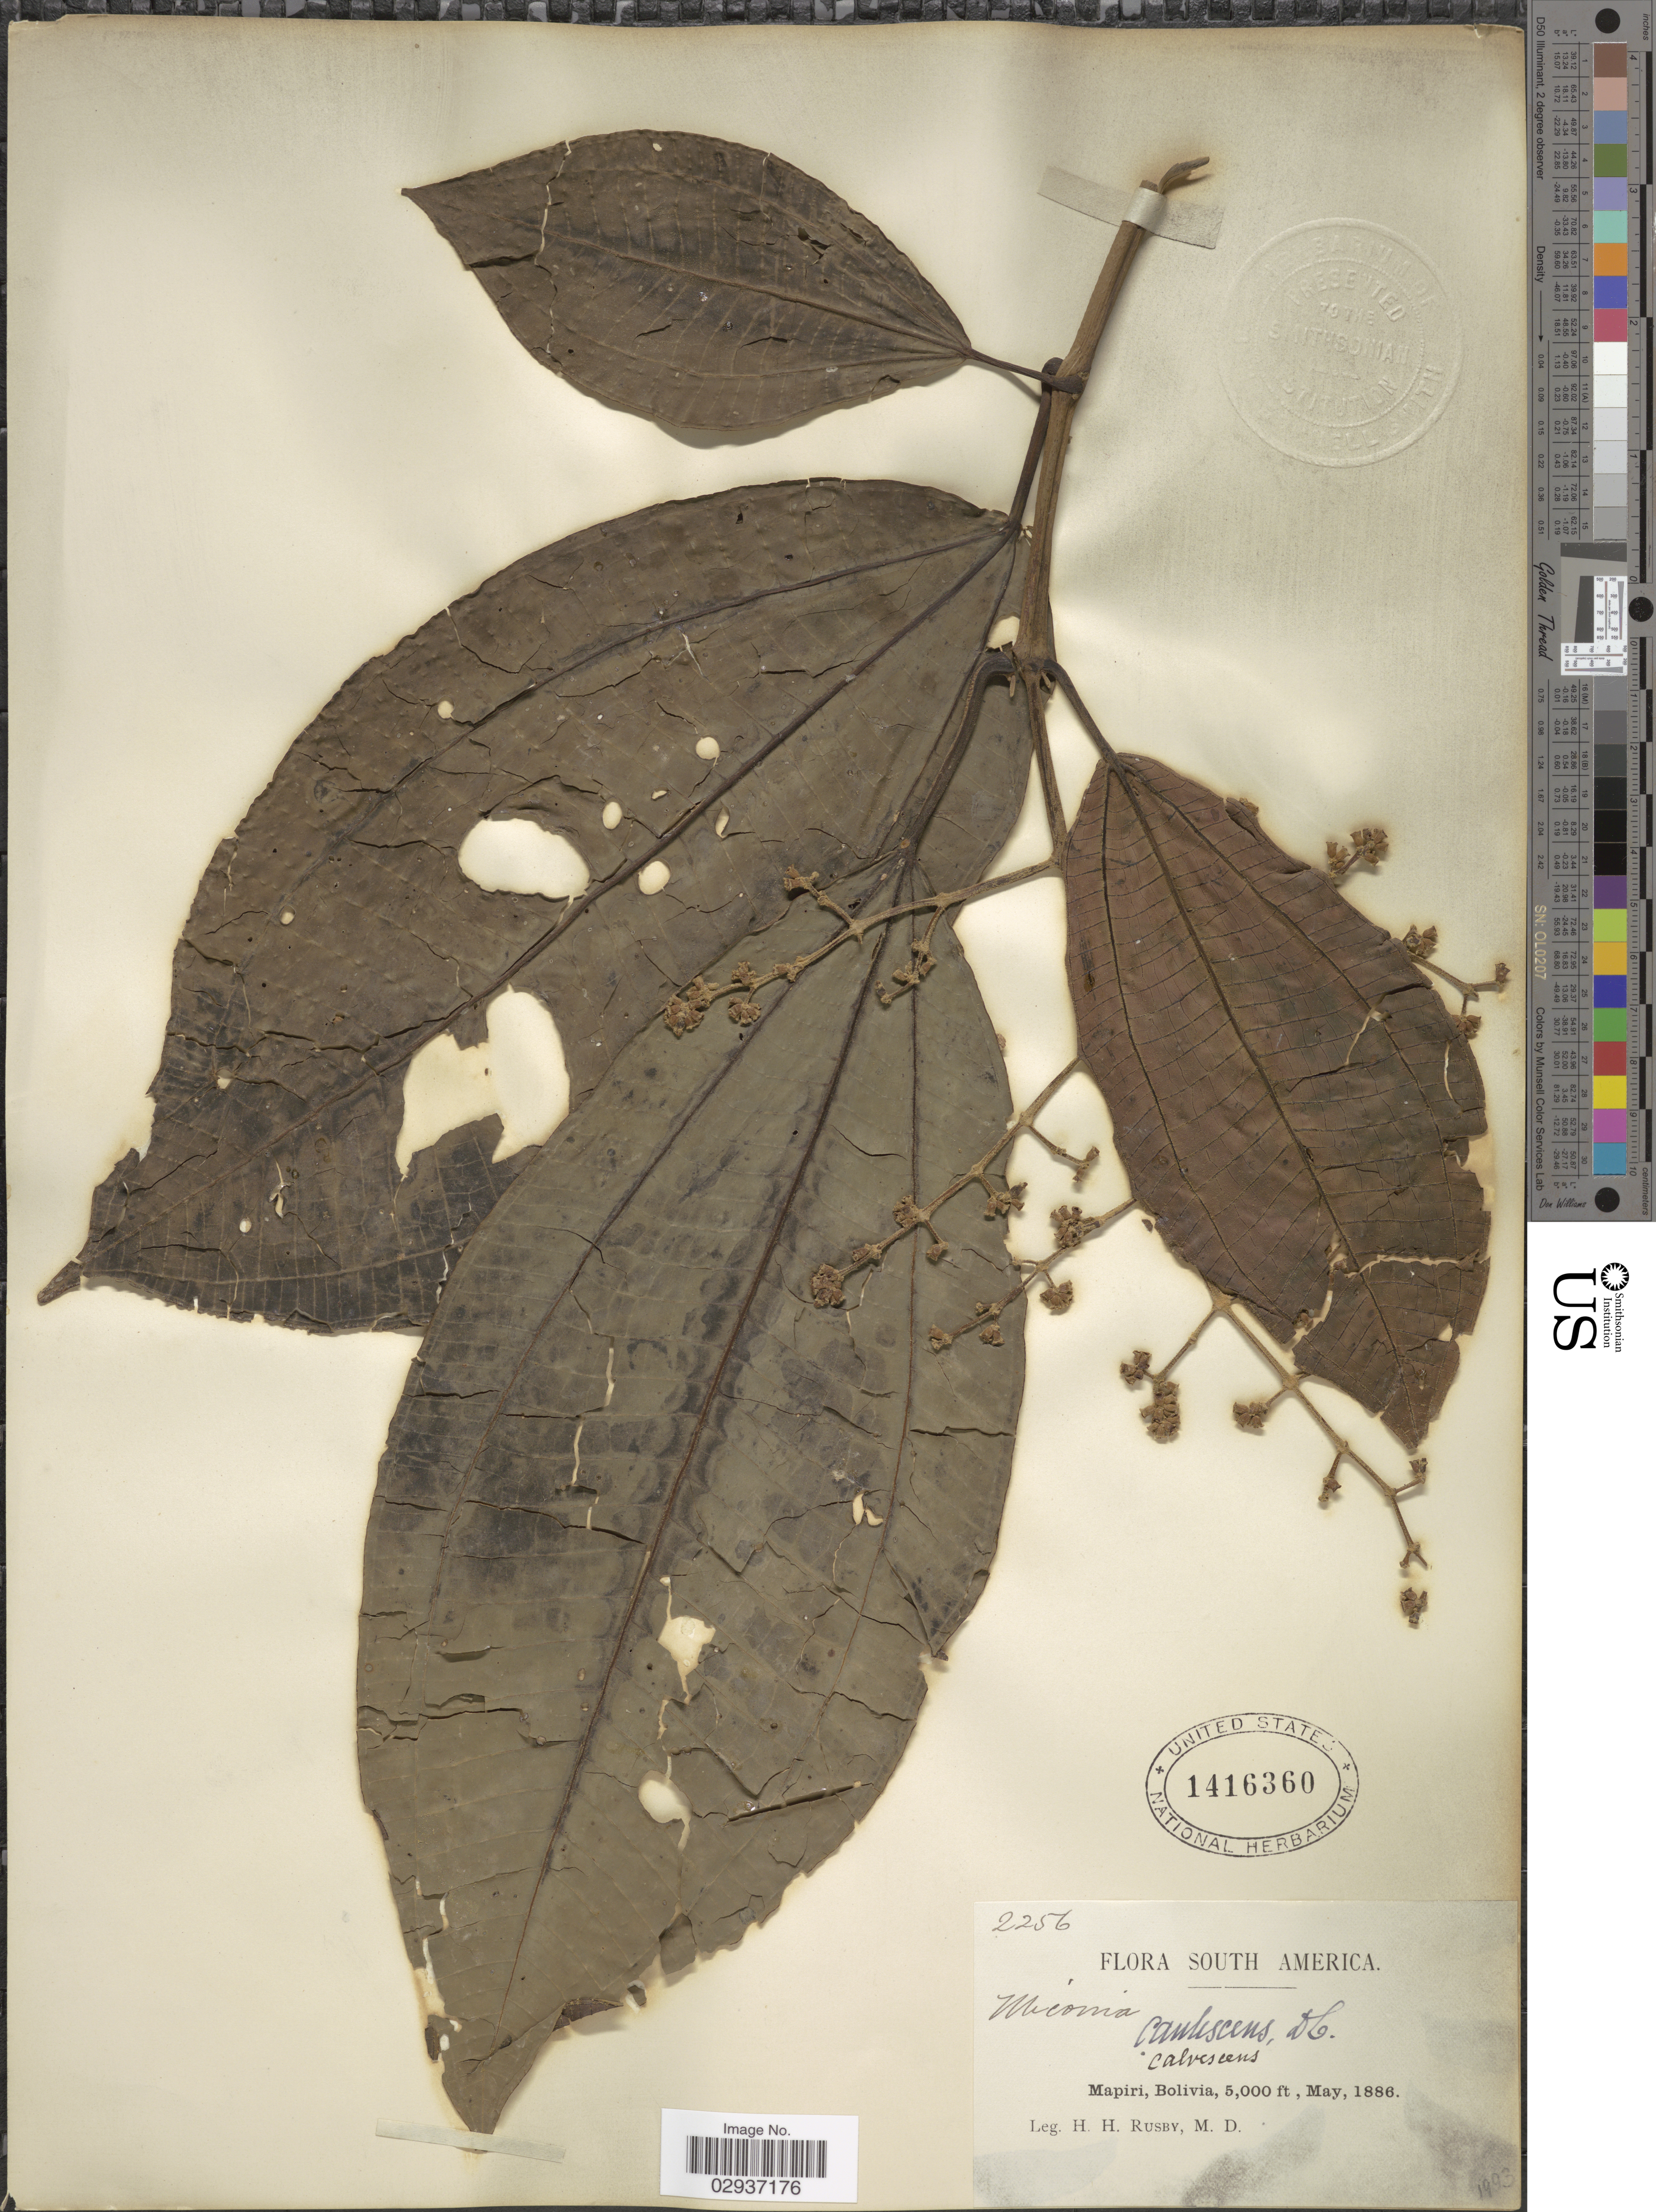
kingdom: Plantae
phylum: Tracheophyta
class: Magnoliopsida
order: Myrtales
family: Melastomataceae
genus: Miconia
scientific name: Miconia calvescens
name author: DC.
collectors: H. H. Rusby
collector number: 2256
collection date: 1886-05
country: Bolivia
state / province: La Páz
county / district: Larecaja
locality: Mapiri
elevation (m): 1524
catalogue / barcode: US 1416360